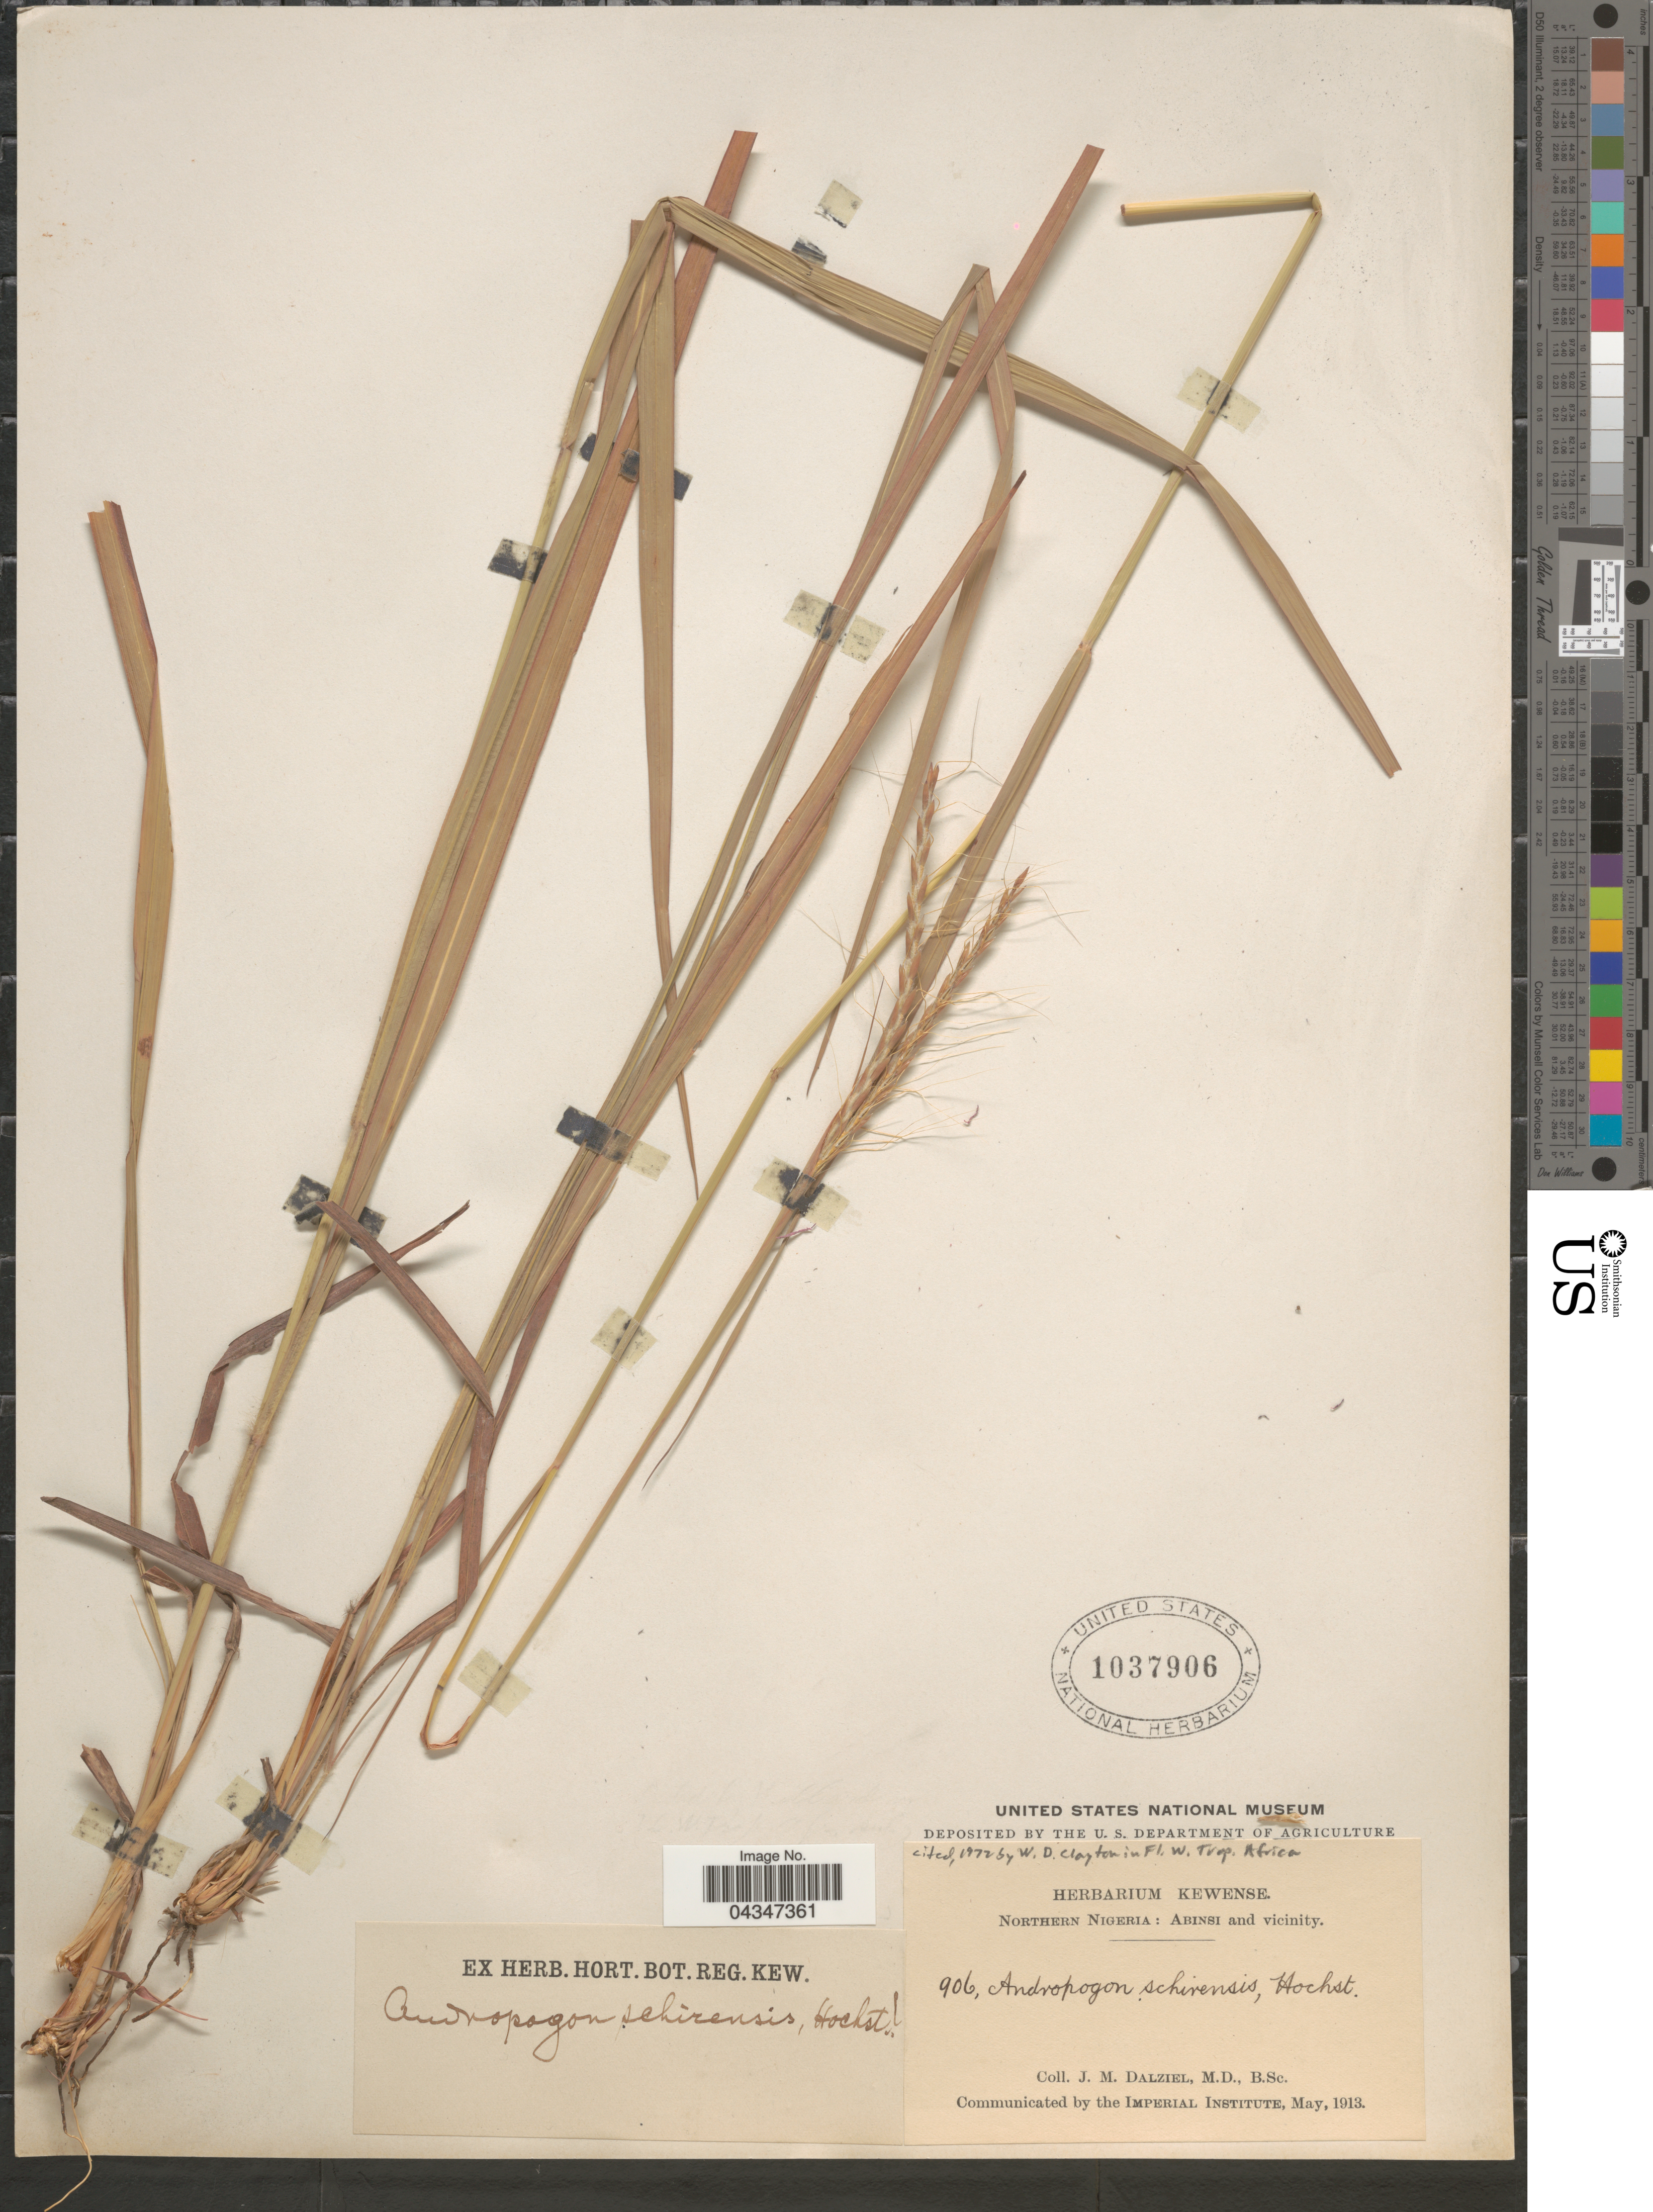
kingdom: Plantae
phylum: Tracheophyta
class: Liliopsida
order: Poales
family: Poaceae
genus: Andropogon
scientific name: Andropogon schirensis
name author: Hochst. ex A. Rich.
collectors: J. Dalziel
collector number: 906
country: Nigeria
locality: Northern Nigeria, Abinsi and vicinity.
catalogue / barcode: US 1037906